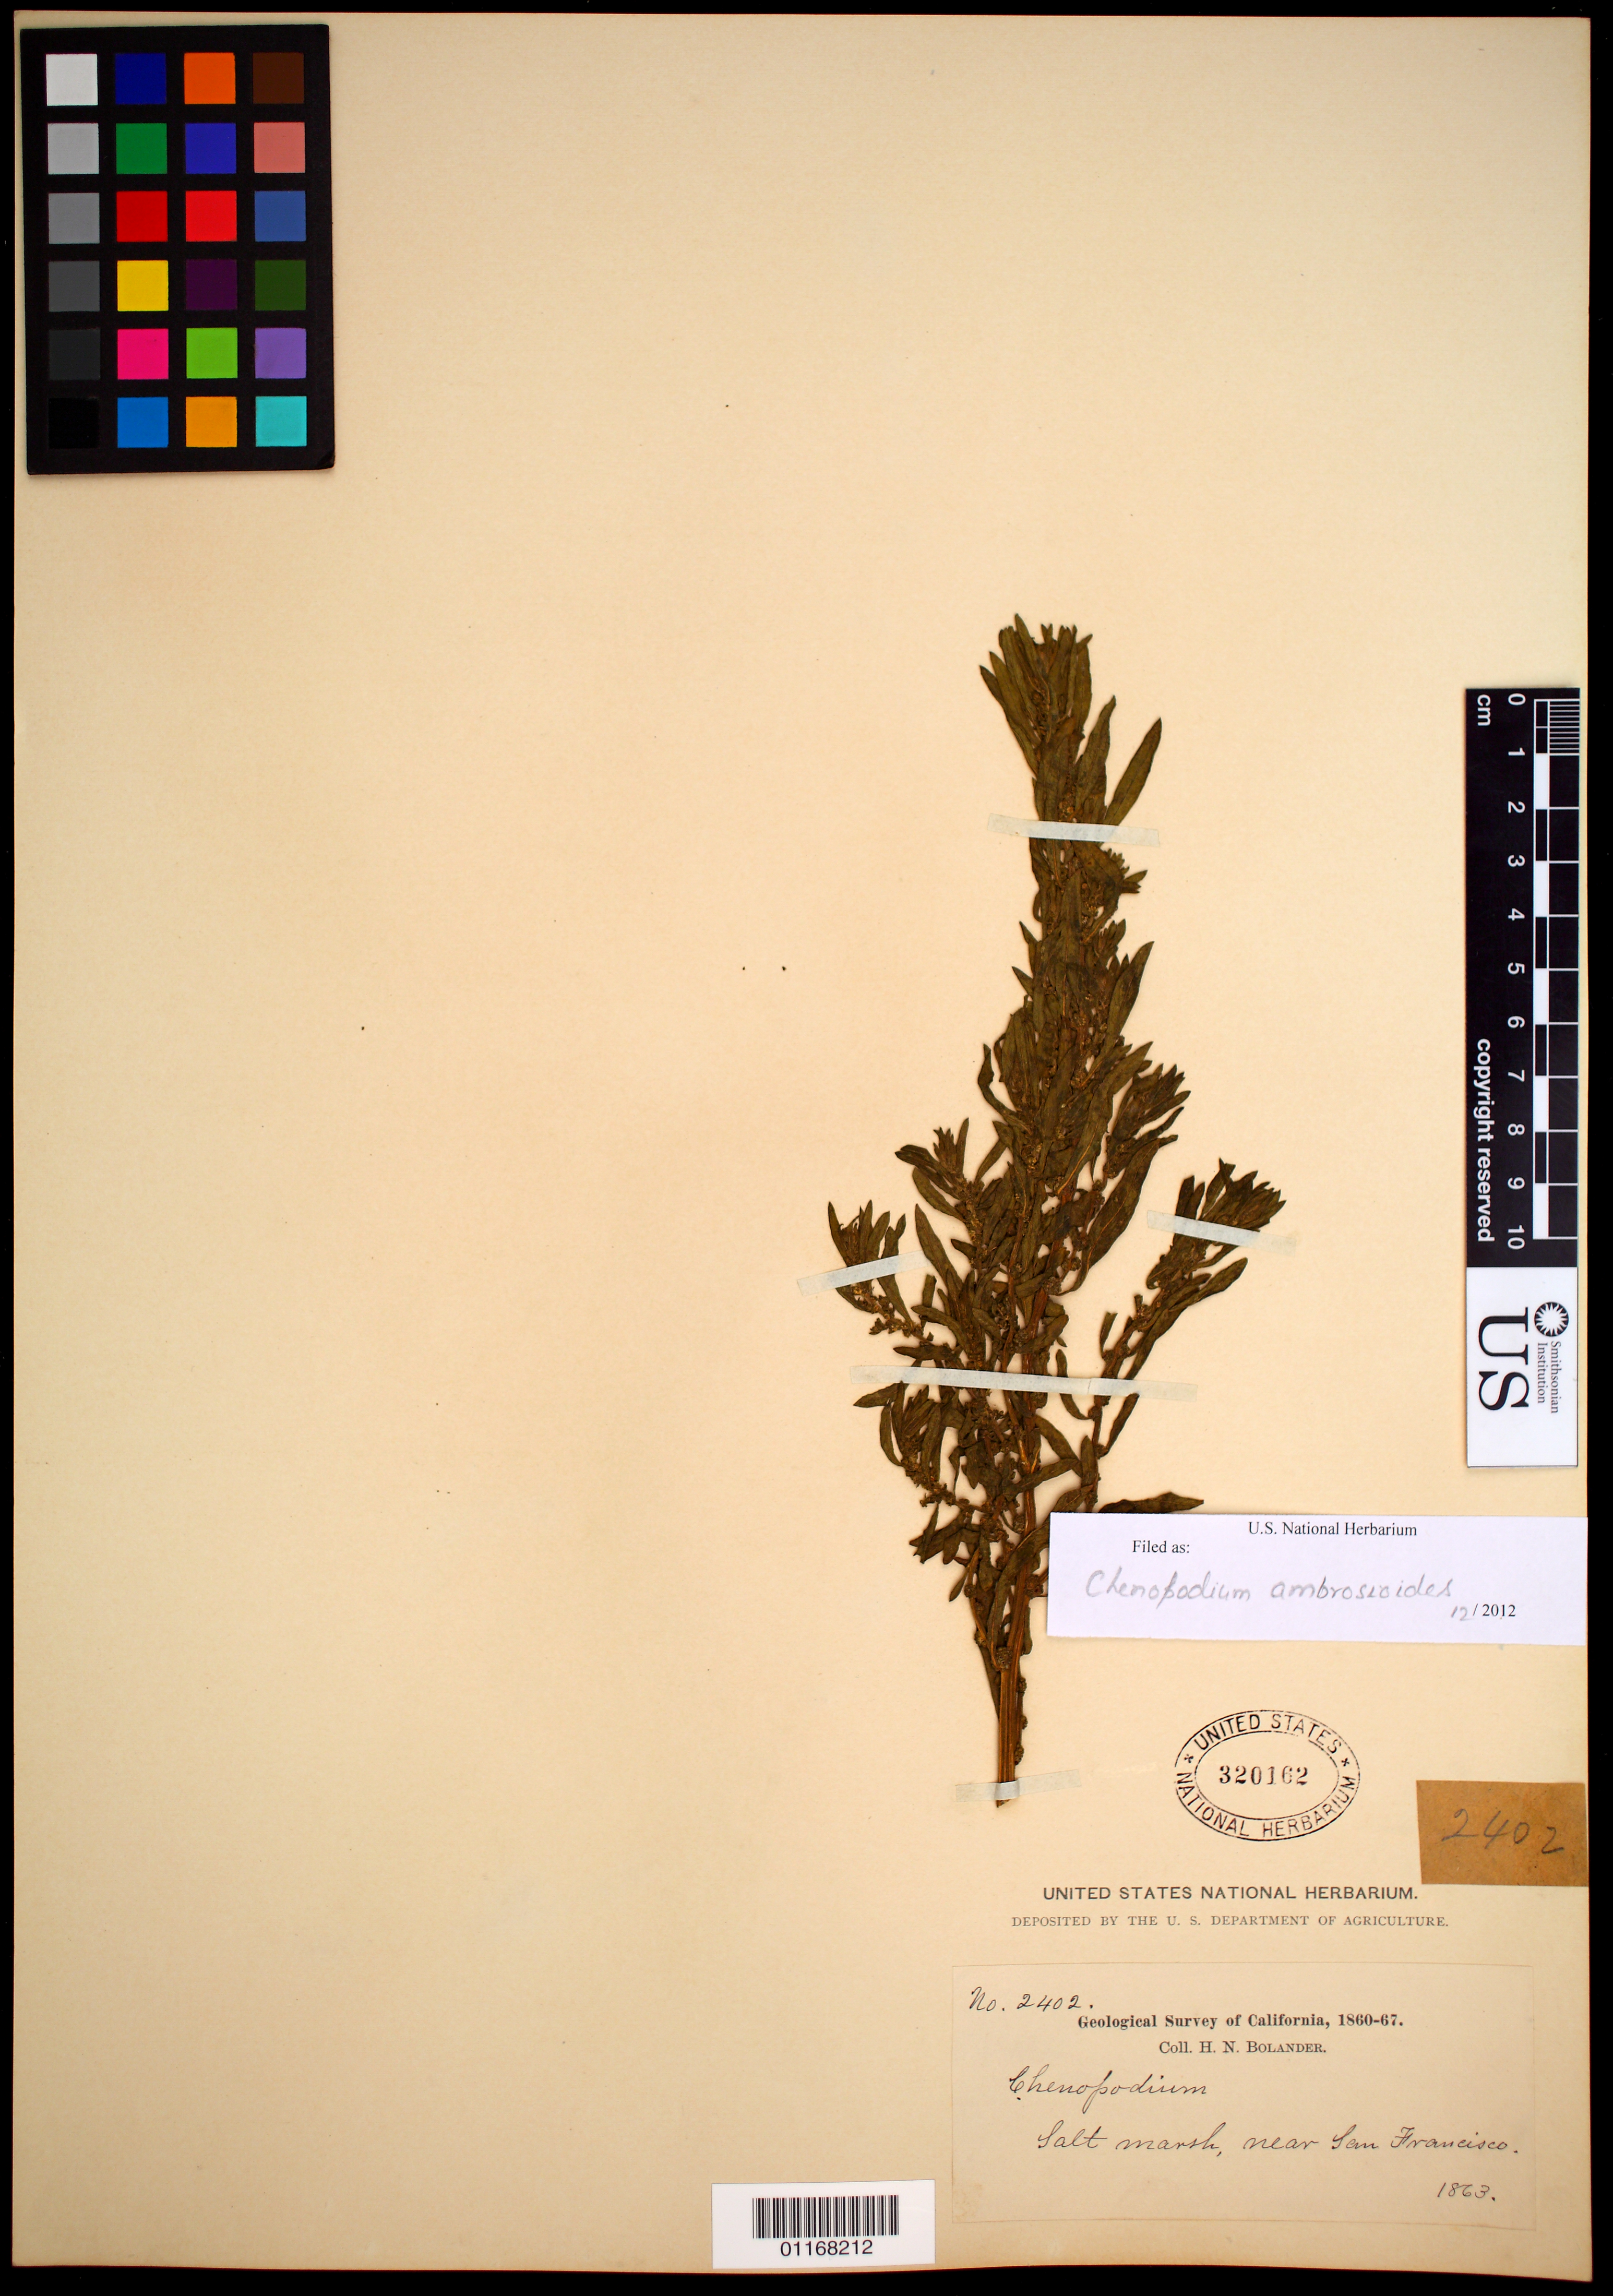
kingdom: Plantae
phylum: Tracheophyta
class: Magnoliopsida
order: Caryophyllales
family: Amaranthaceae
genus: Chenopodium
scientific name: Chenopodium ambrosioides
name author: L.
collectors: H. Bolander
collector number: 2402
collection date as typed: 1863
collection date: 1863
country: United States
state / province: California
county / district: San Francisco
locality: Near San Francisco.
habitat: Salt Marsh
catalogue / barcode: US 320162